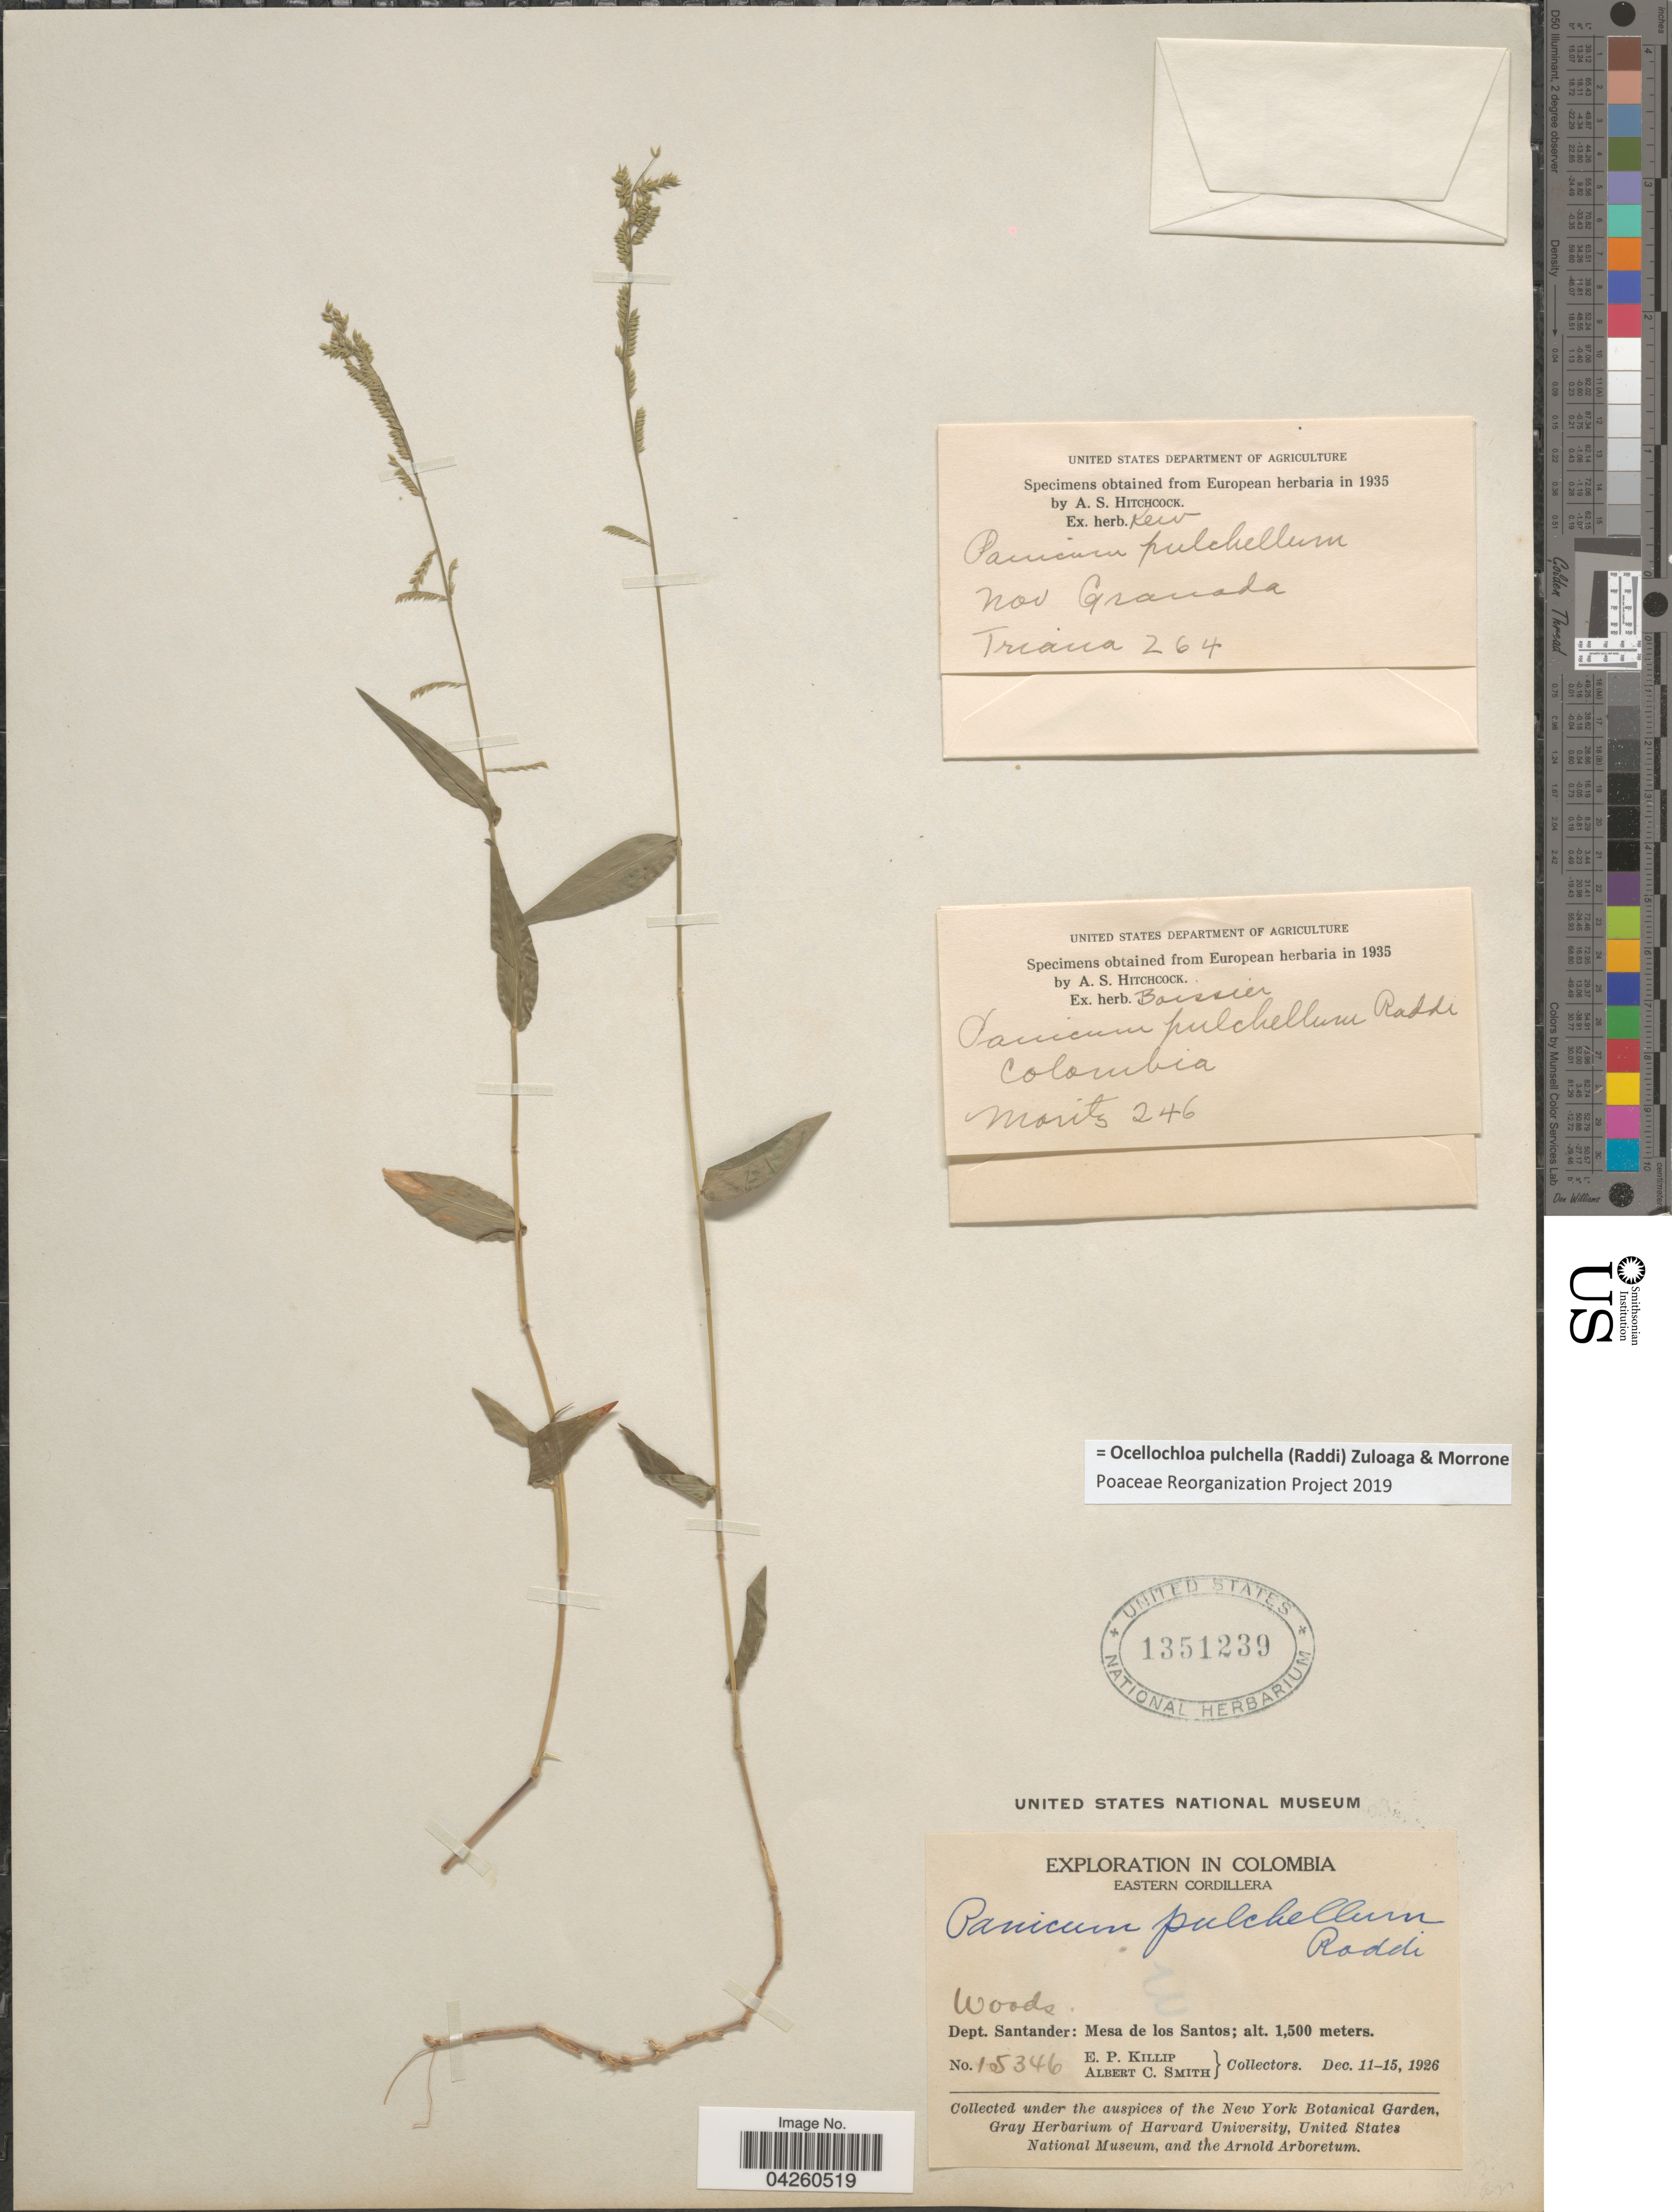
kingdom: Plantae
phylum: Tracheophyta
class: Liliopsida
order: Poales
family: Poaceae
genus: Ocellochloa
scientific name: Ocellochloa pulchella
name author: (Raddi) Zuloaga & Morrone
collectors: E. P. Killip & A. C. Smith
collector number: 15346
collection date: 1926-12-11/1926-12-15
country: Colombia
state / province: Santander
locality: Exploration in Colombia. Eastern Cordillera. Dept. Santander: Mesa de los Santos.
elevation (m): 1500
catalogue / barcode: US 1351239